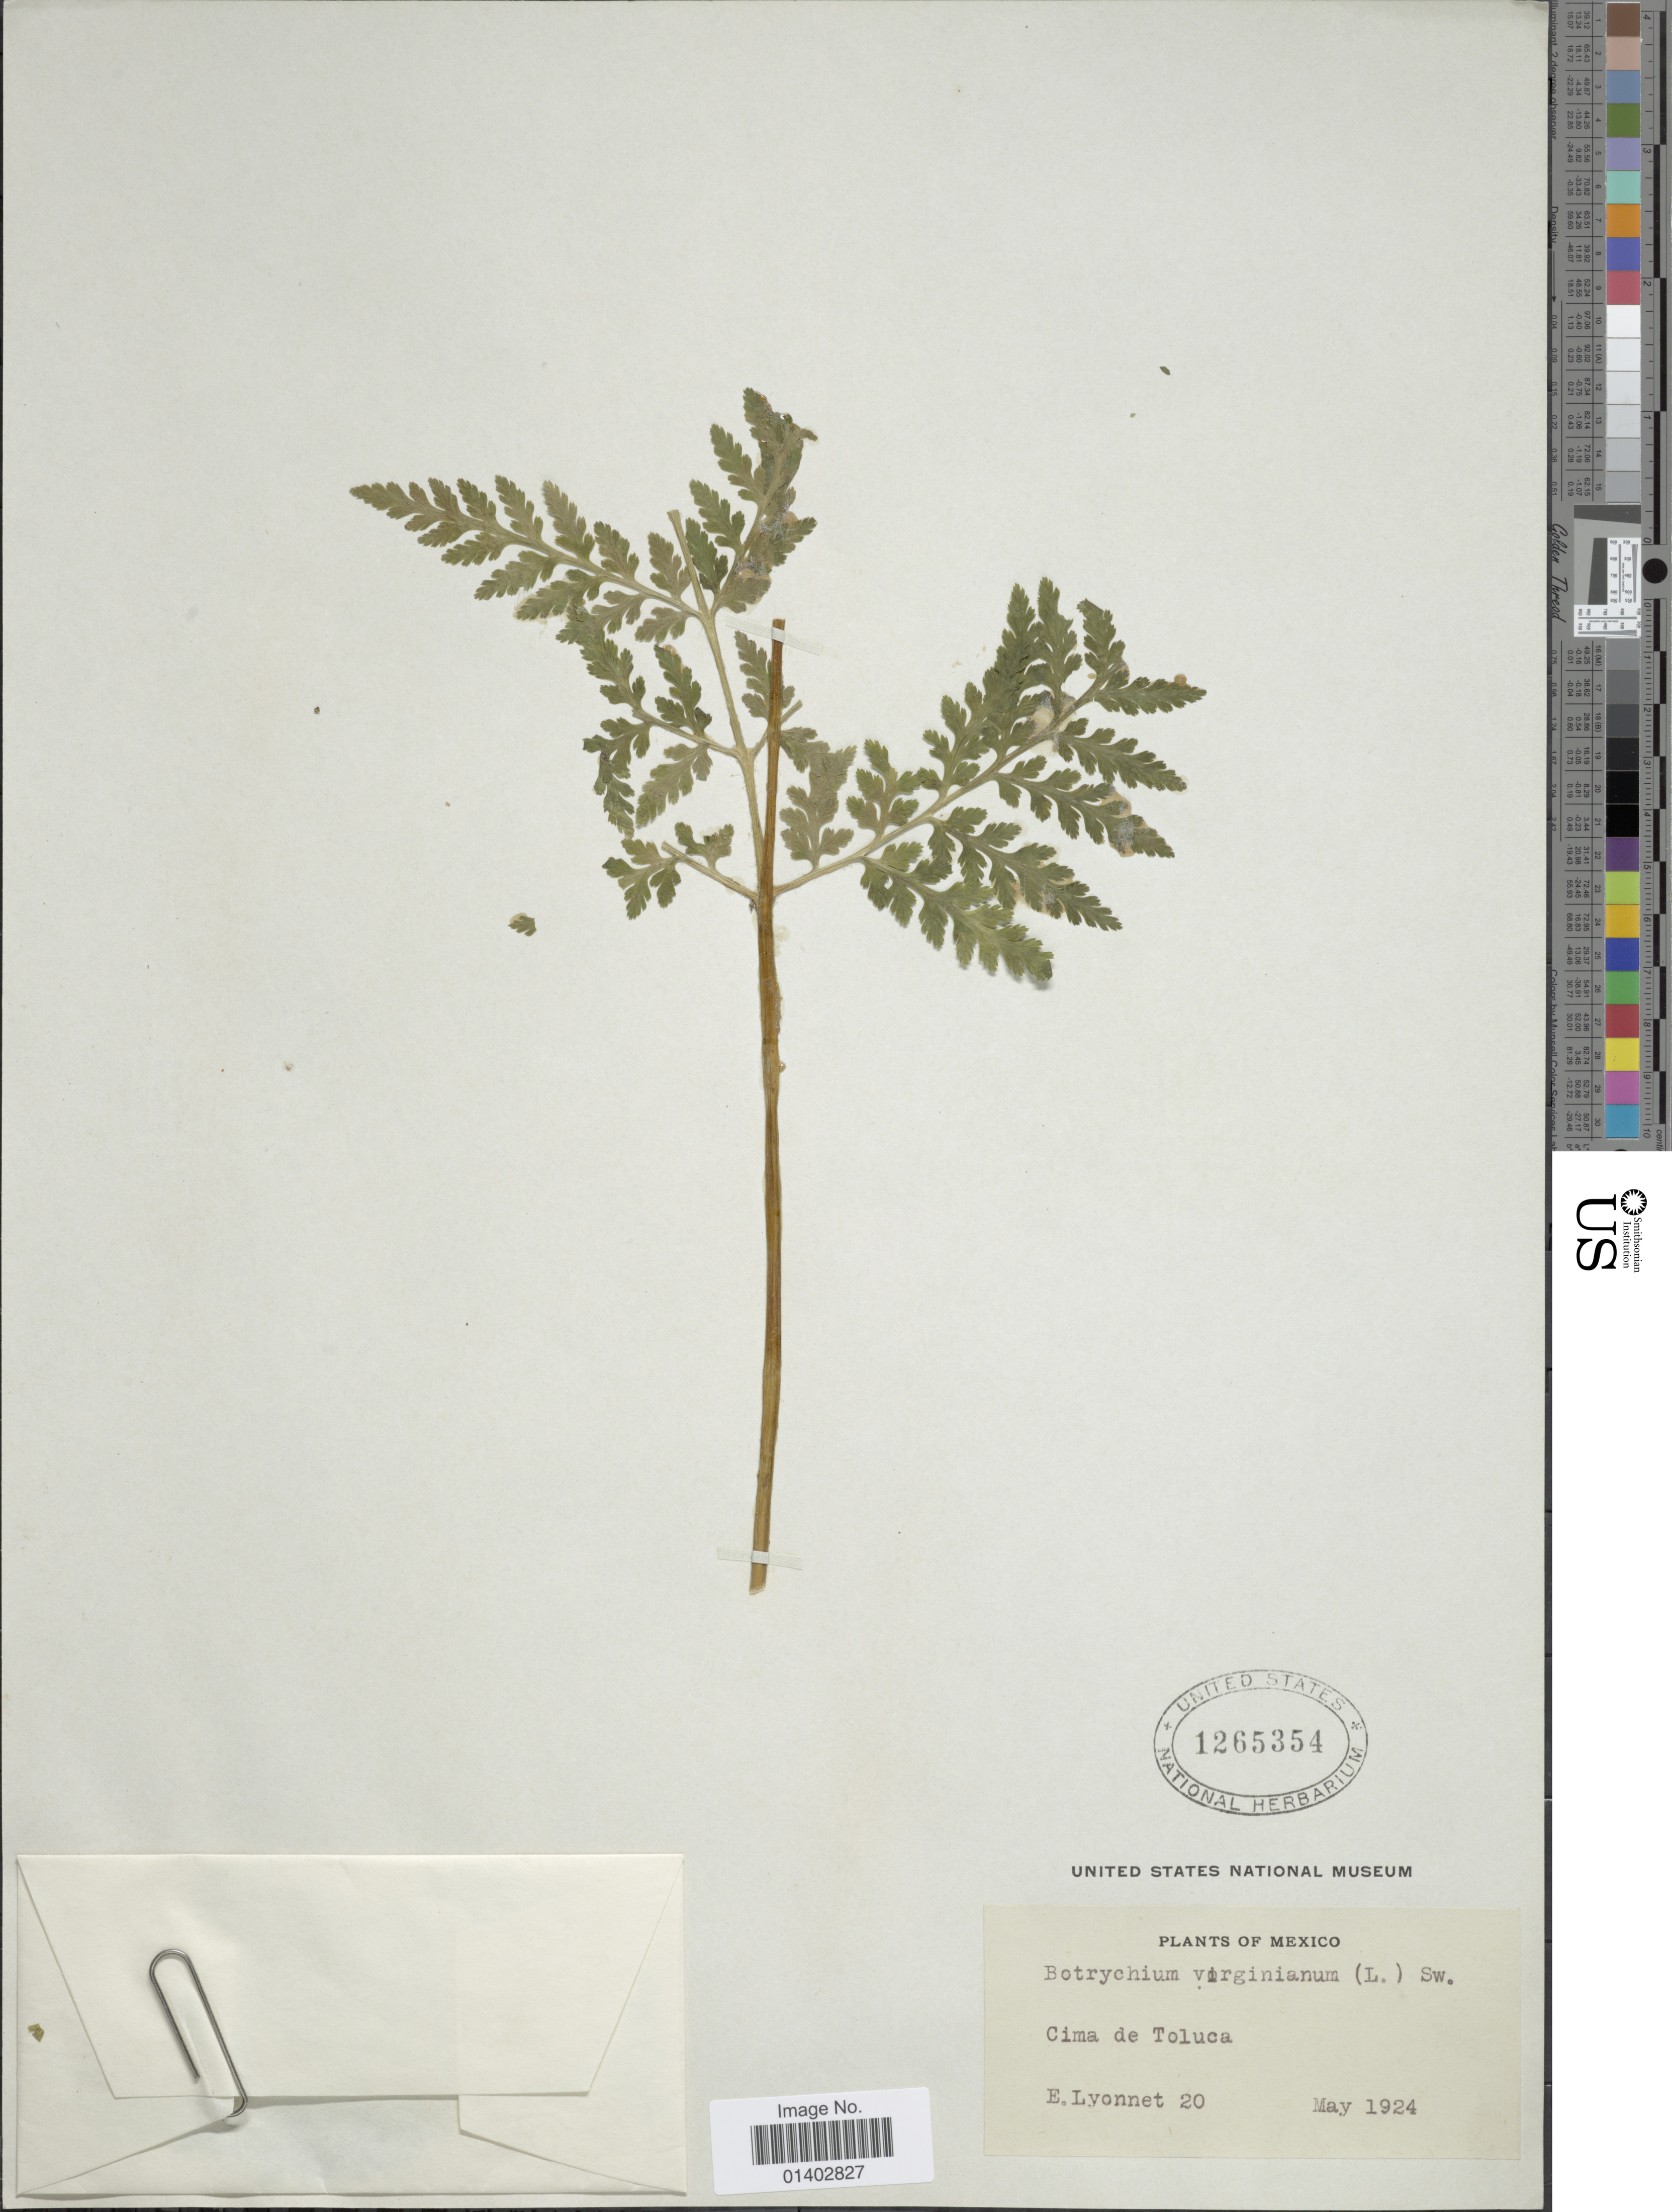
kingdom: Plantae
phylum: Tracheophyta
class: Polypodiopsida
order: Ophioglossales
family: Ophioglossaceae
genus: Botrychium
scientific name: Botrychium virginianum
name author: (L.) Sw.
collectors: E. Lyonnet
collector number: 20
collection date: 1924-05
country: Mexico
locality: Cima de Toluca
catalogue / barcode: US 1265354